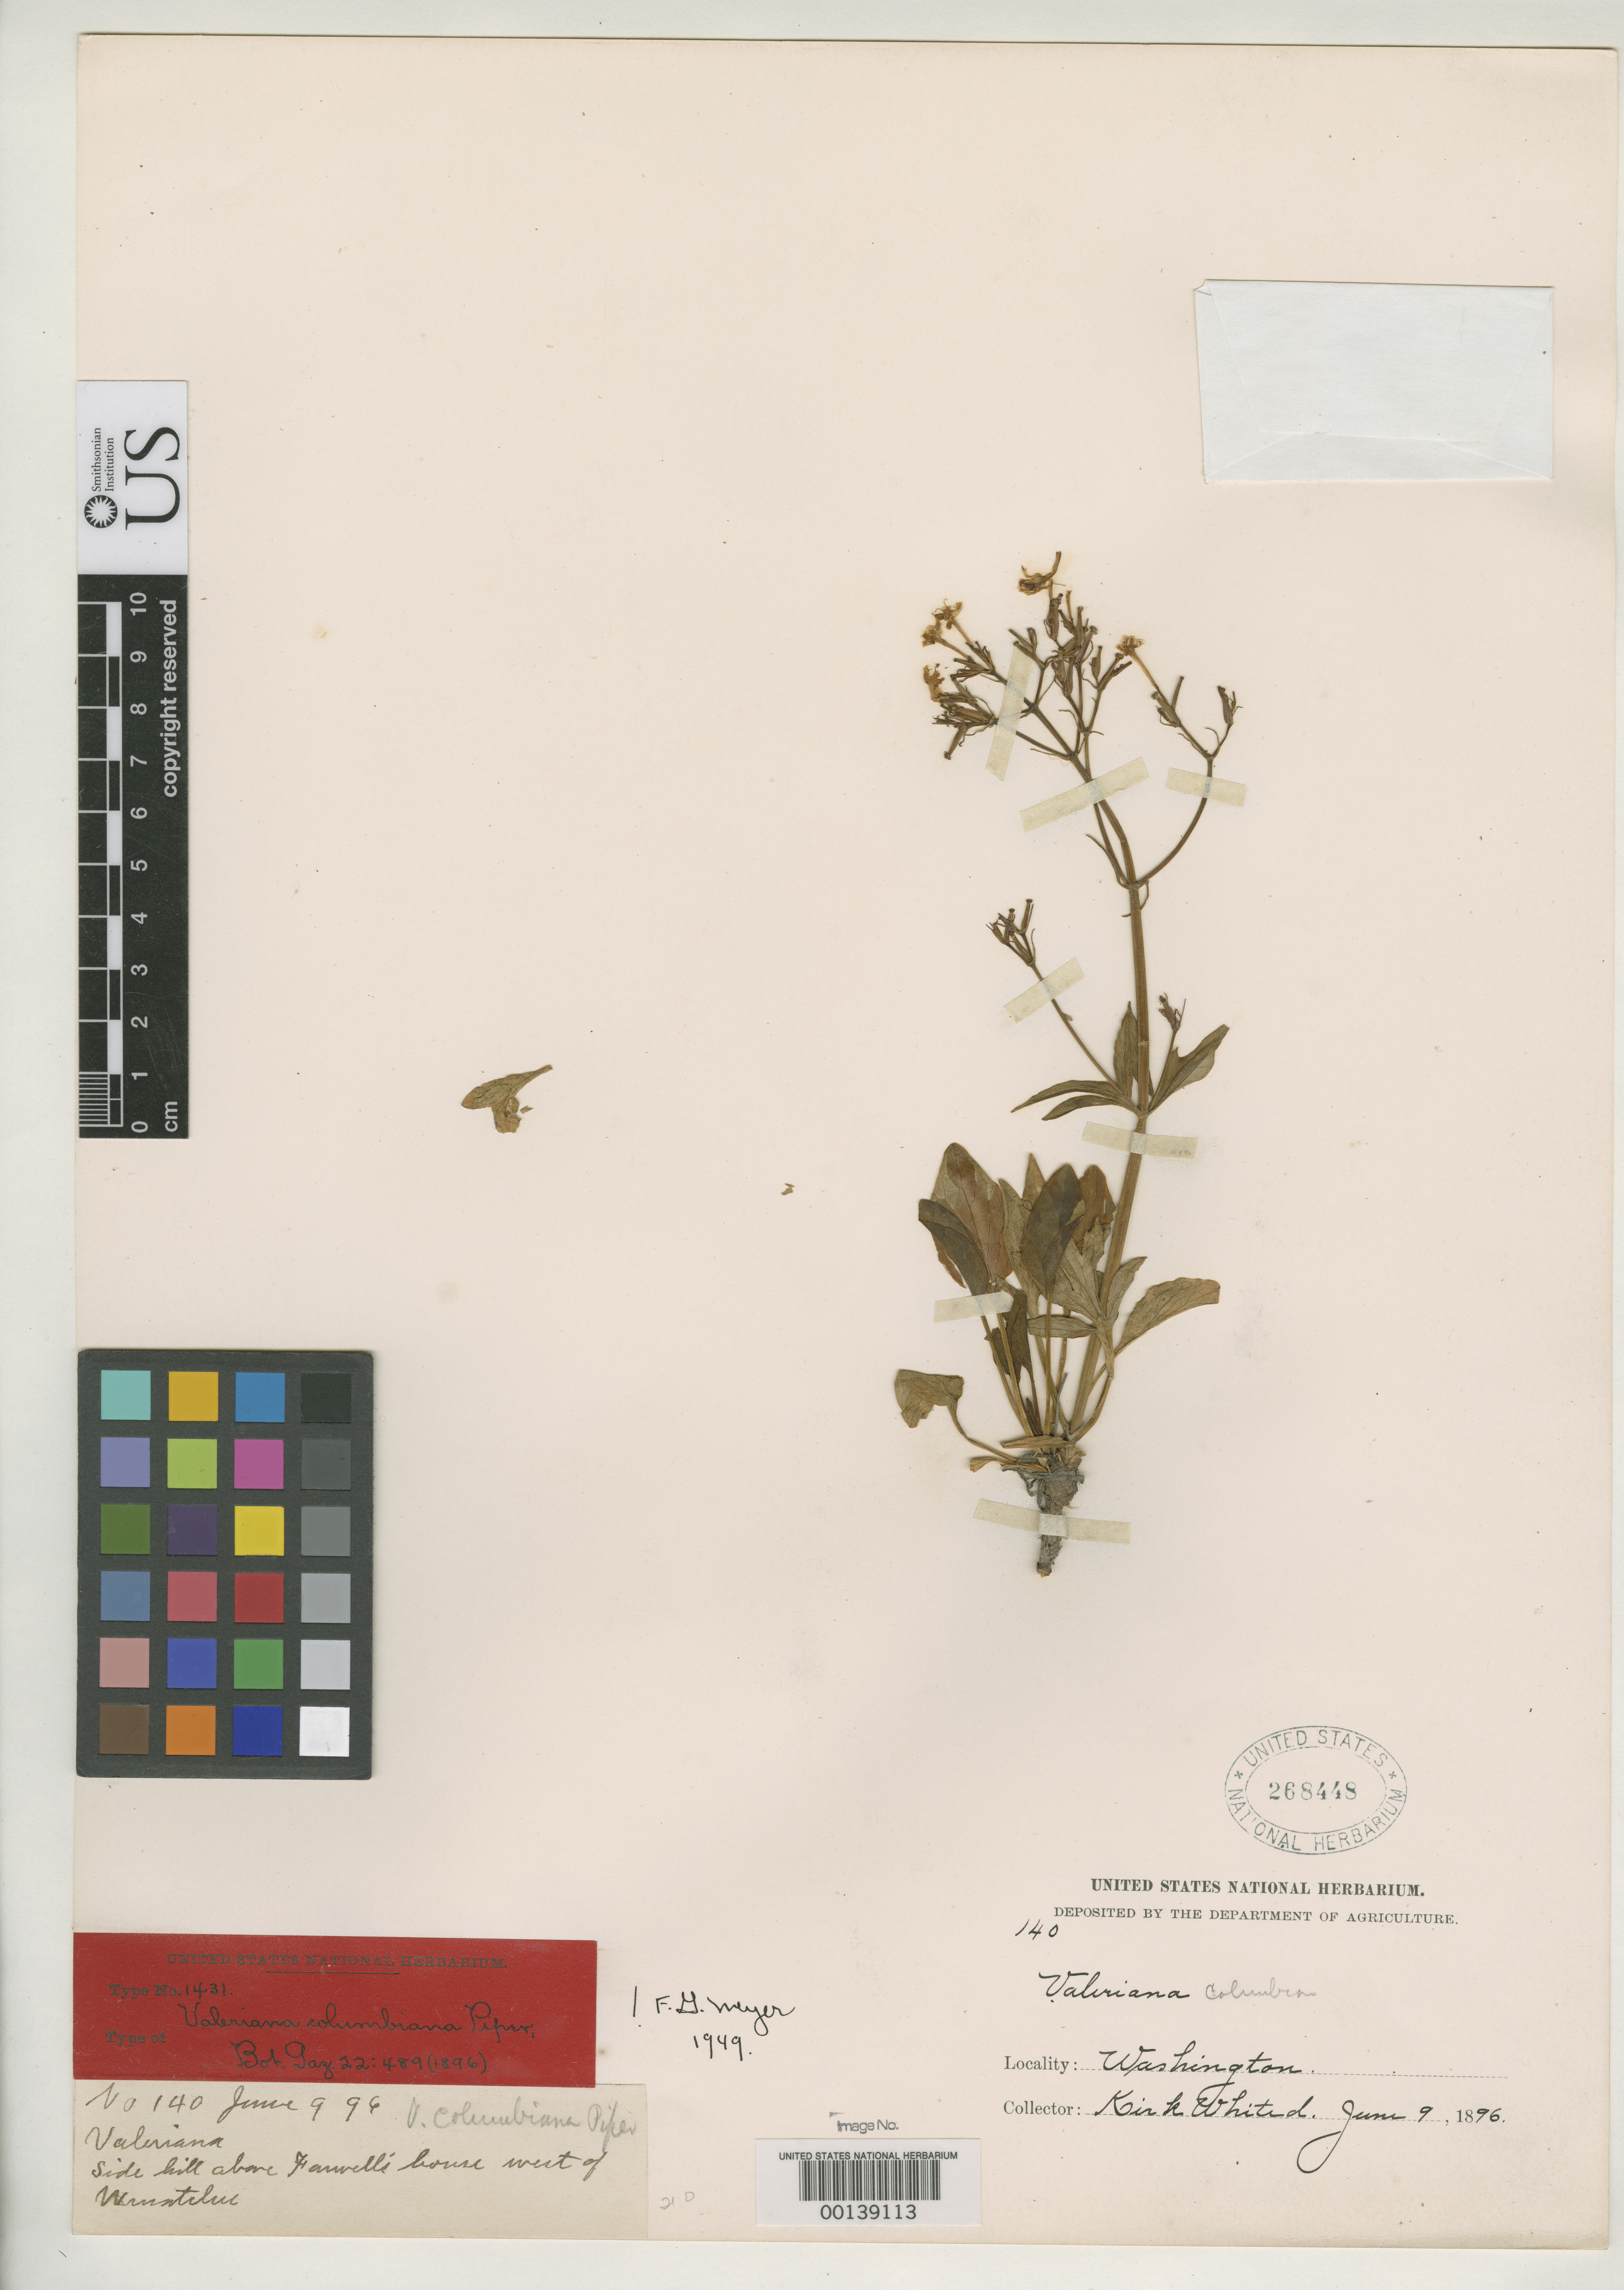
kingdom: Plantae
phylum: Tracheophyta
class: Magnoliopsida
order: Dipsacales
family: Caprifoliaceae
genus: Valeriana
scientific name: Valeriana columbiana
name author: Piper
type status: Isotype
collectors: K. Whited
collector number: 140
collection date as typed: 09 Jun 1896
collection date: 1896-06-09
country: United States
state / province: Washington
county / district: Chelan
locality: Wenatchee.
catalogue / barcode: US 268448